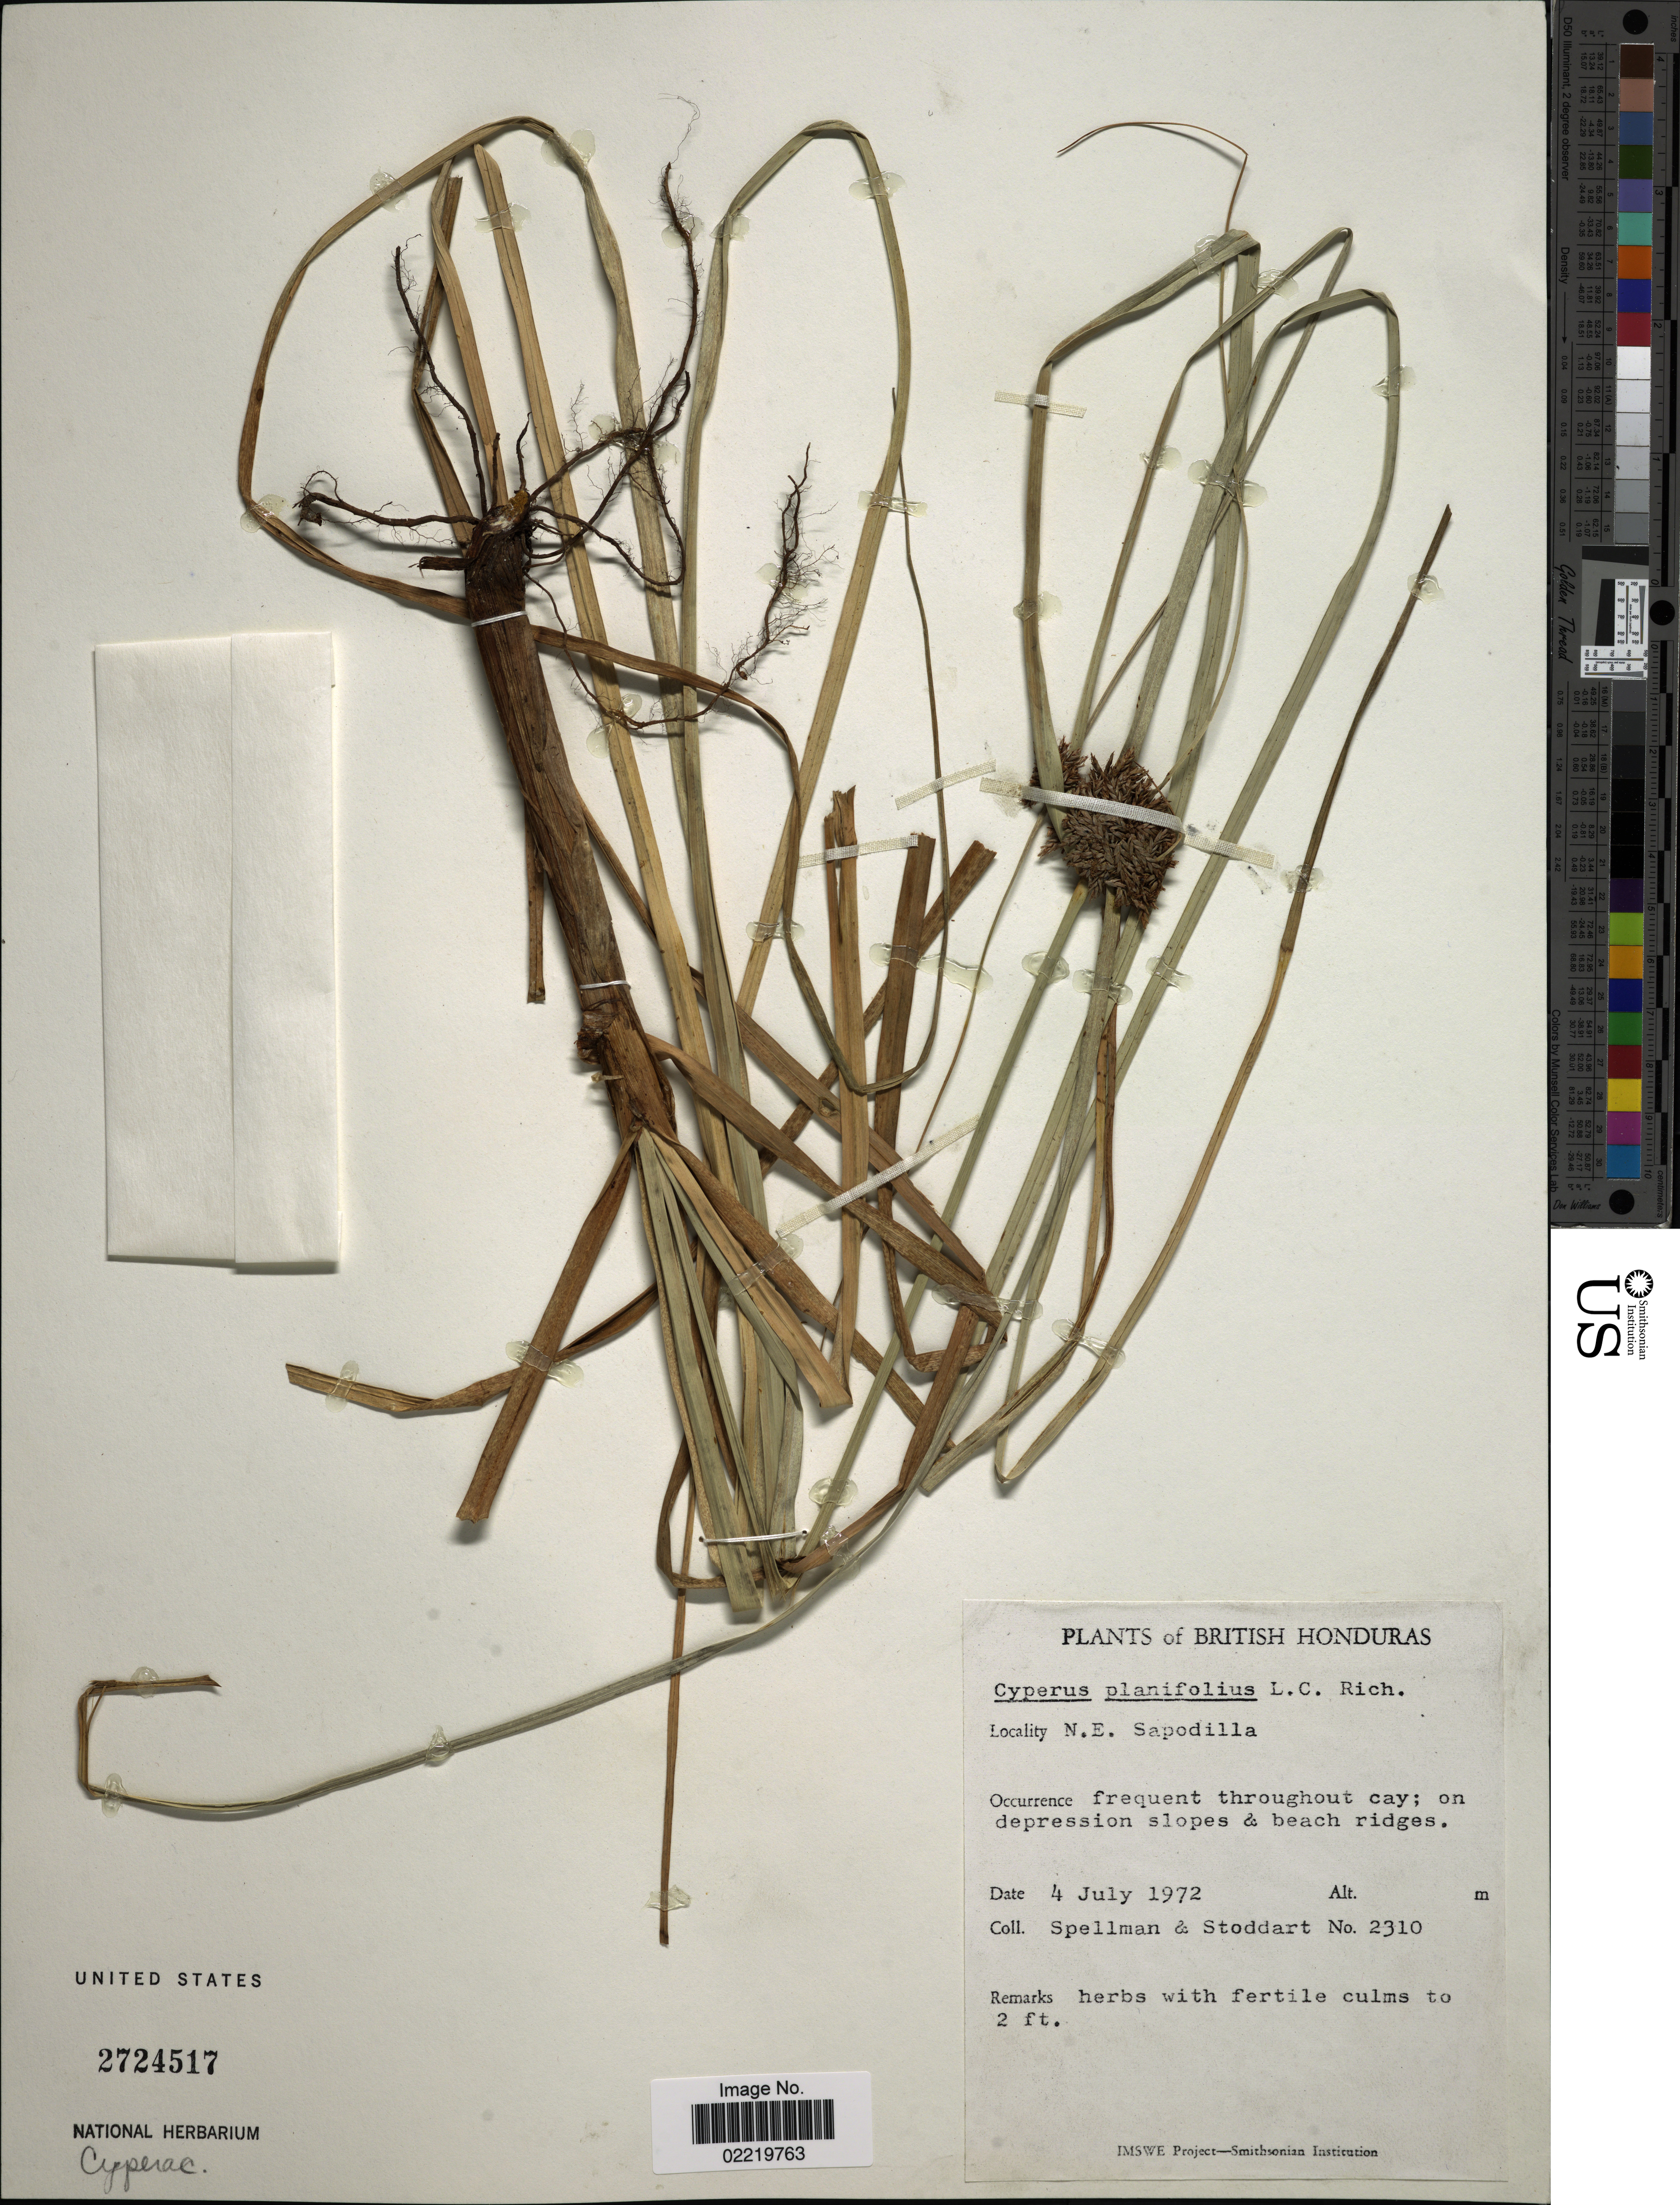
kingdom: Plantae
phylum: Tracheophyta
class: Liliopsida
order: Poales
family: Cyperaceae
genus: Cyperus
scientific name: Cyperus planifolius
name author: Rich.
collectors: Spellman, -- & -. Stoddart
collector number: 2310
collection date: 1972-07-04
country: Belize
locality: British Honduras, N.E. Sapodilla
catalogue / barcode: US 2724517